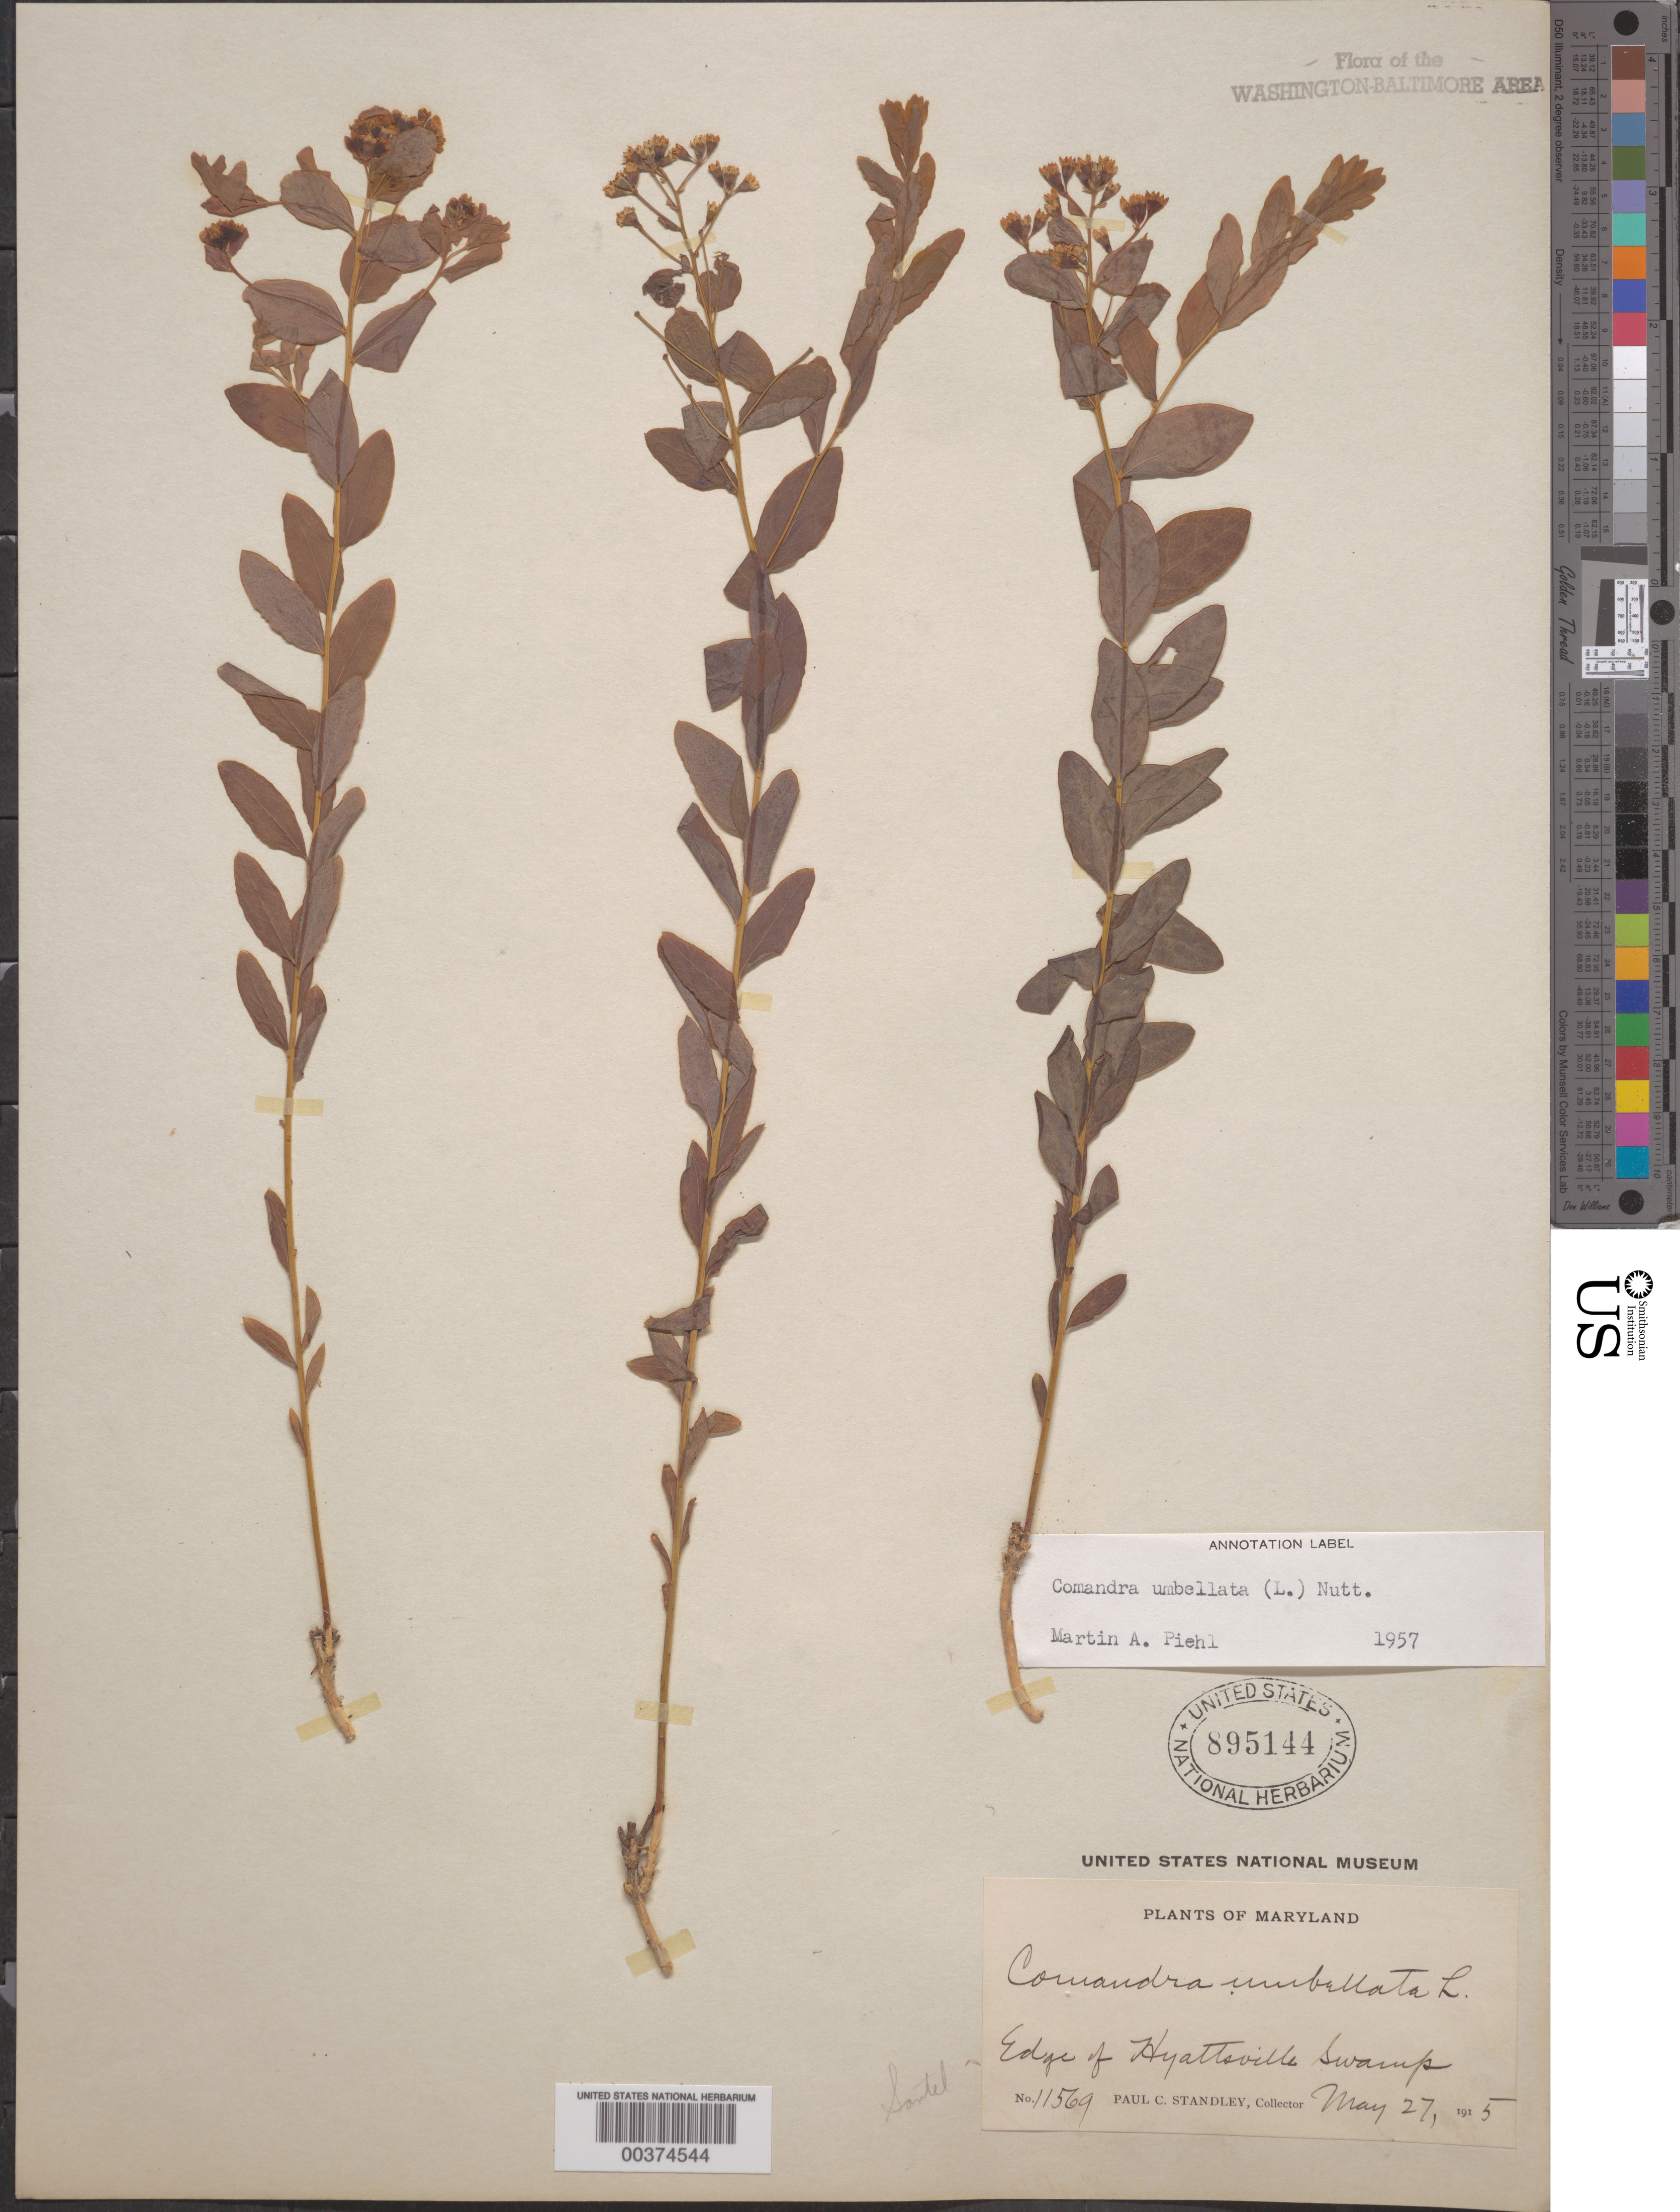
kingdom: Plantae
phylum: Tracheophyta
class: Magnoliopsida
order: Santalales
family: Comandraceae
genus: Comandra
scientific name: Comandra umbellata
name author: (L.) Nutt.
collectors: P. C. Standley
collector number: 11569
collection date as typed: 27 May 1915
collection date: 1915-05-27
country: United States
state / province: Maryland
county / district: Prince George's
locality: Hyattsville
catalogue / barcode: US 895144